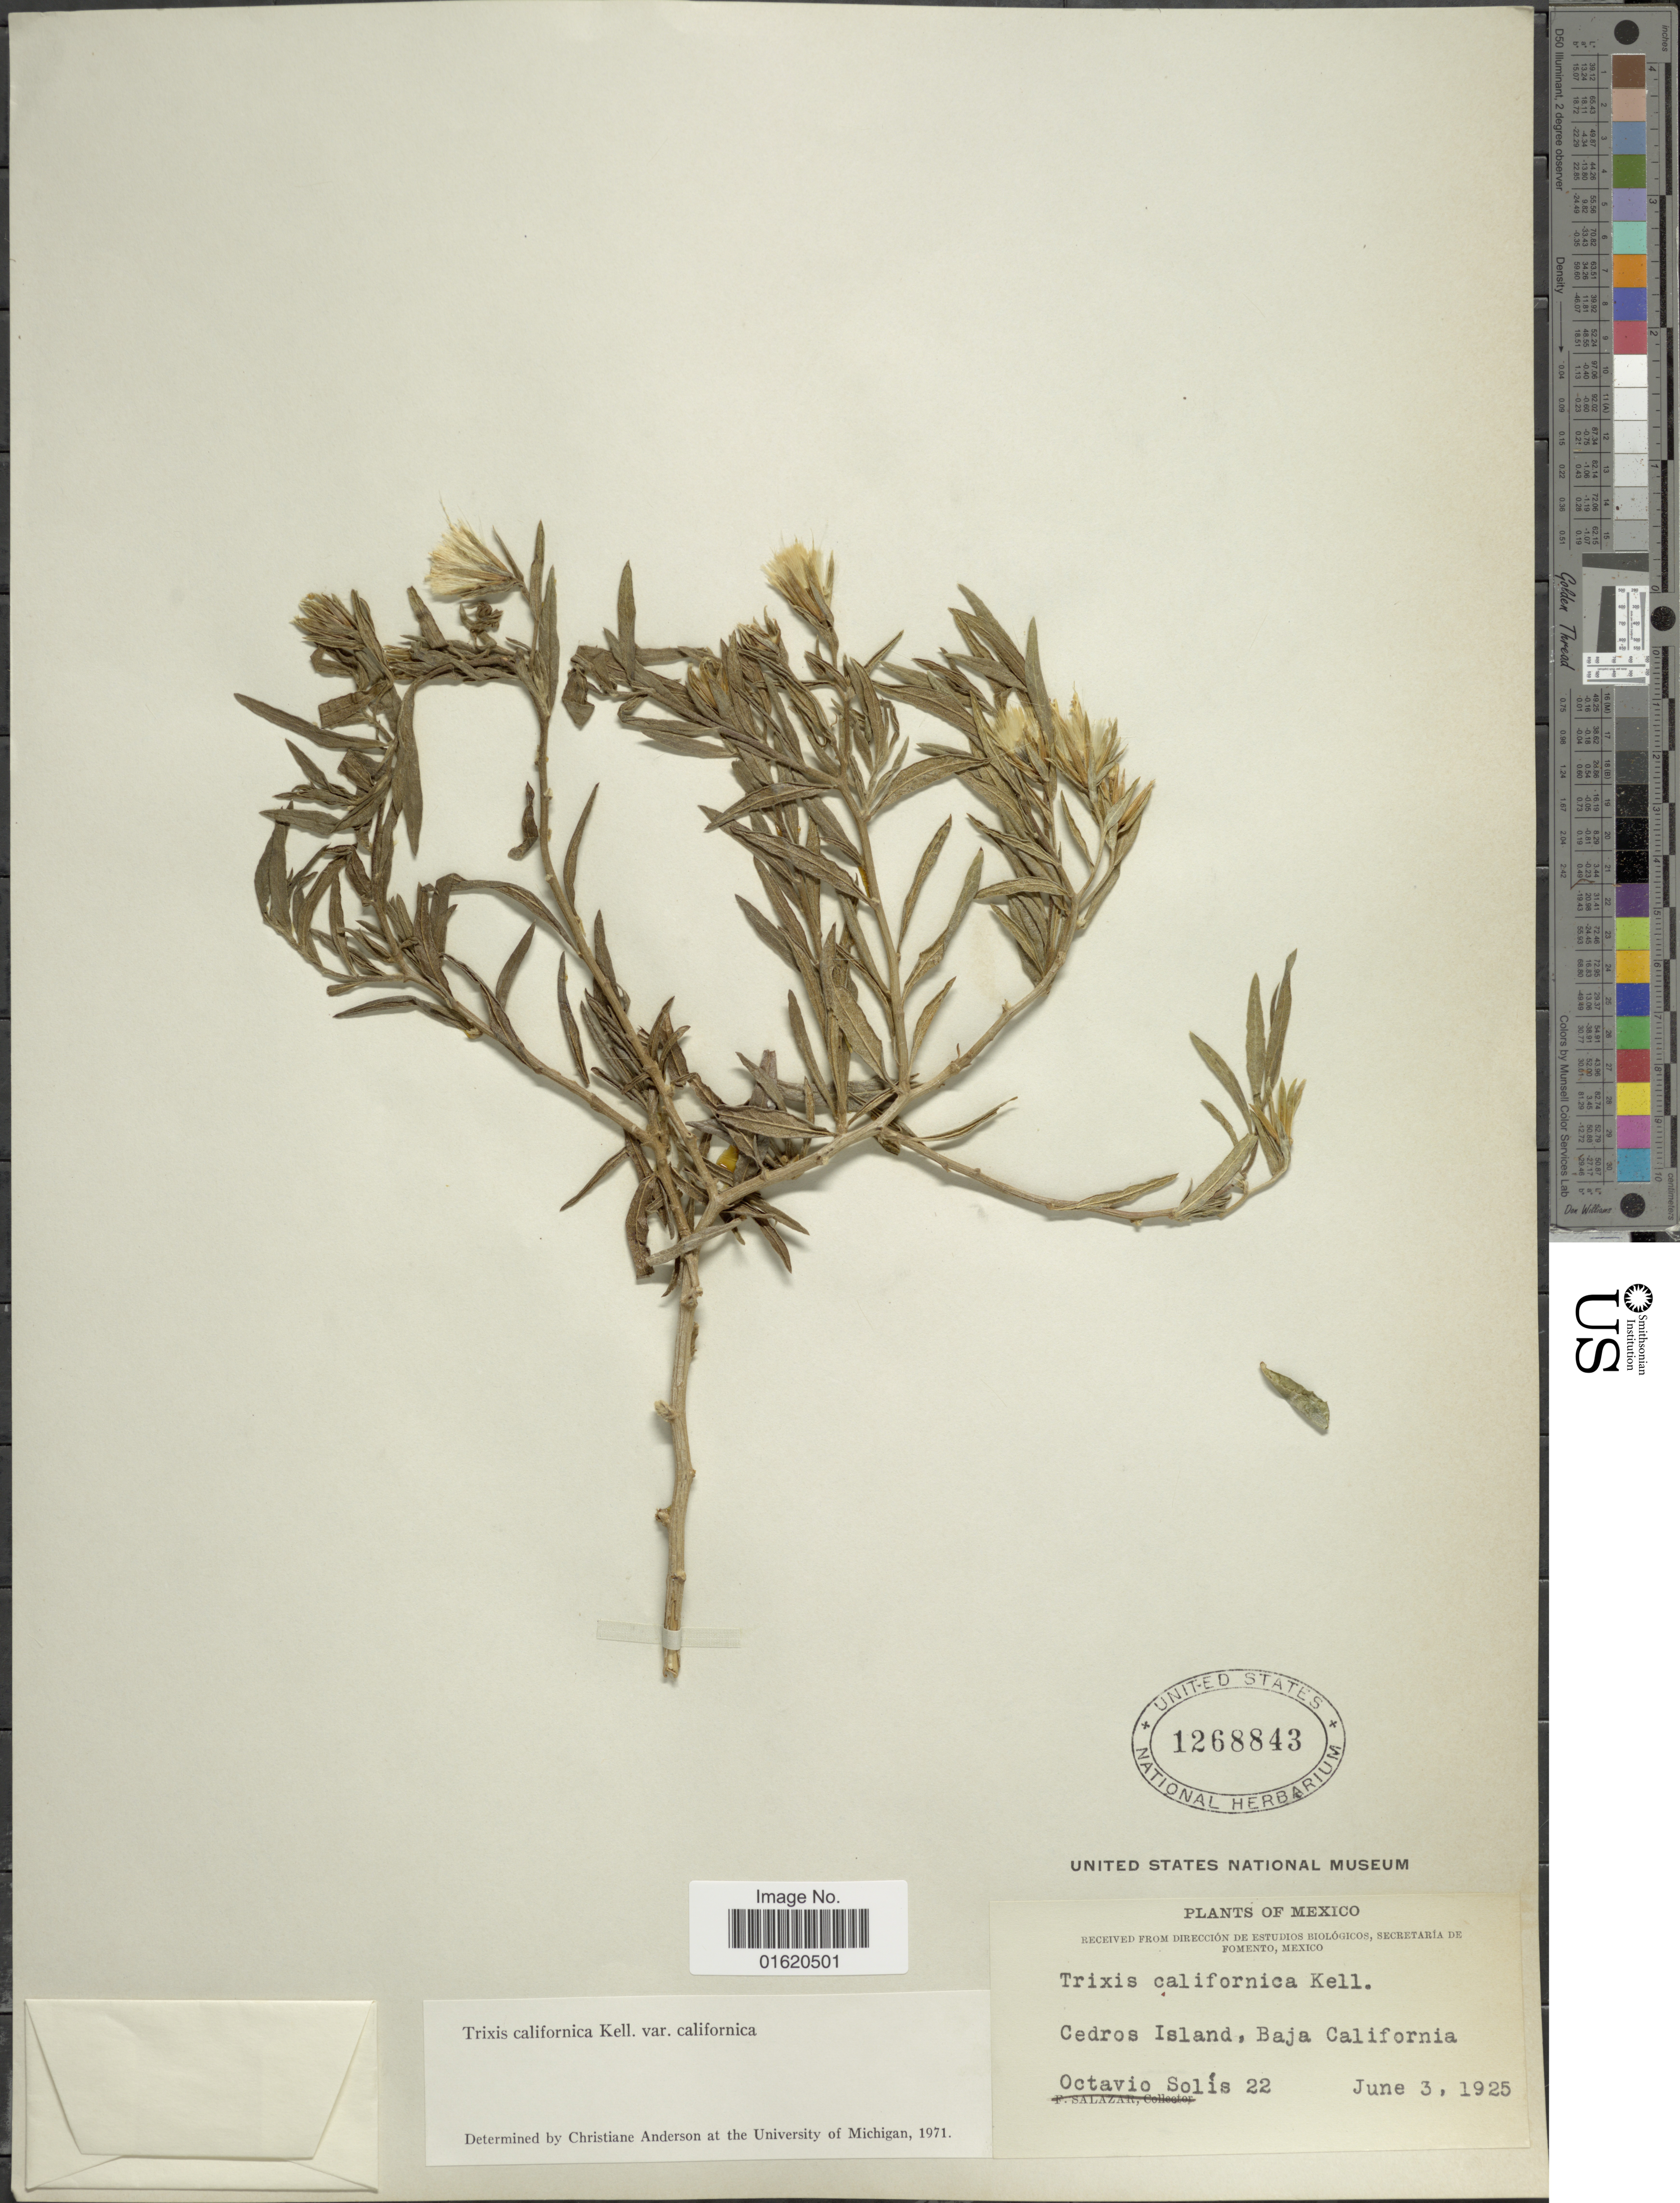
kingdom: Plantae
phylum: Tracheophyta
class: Magnoliopsida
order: Asterales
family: Asteraceae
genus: Trixis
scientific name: Trixis californica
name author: Kellogg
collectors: O. Solis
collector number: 22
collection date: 1925-06-03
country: Mexico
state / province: Baja California Norte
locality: Cedros Island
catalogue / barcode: US 1268843